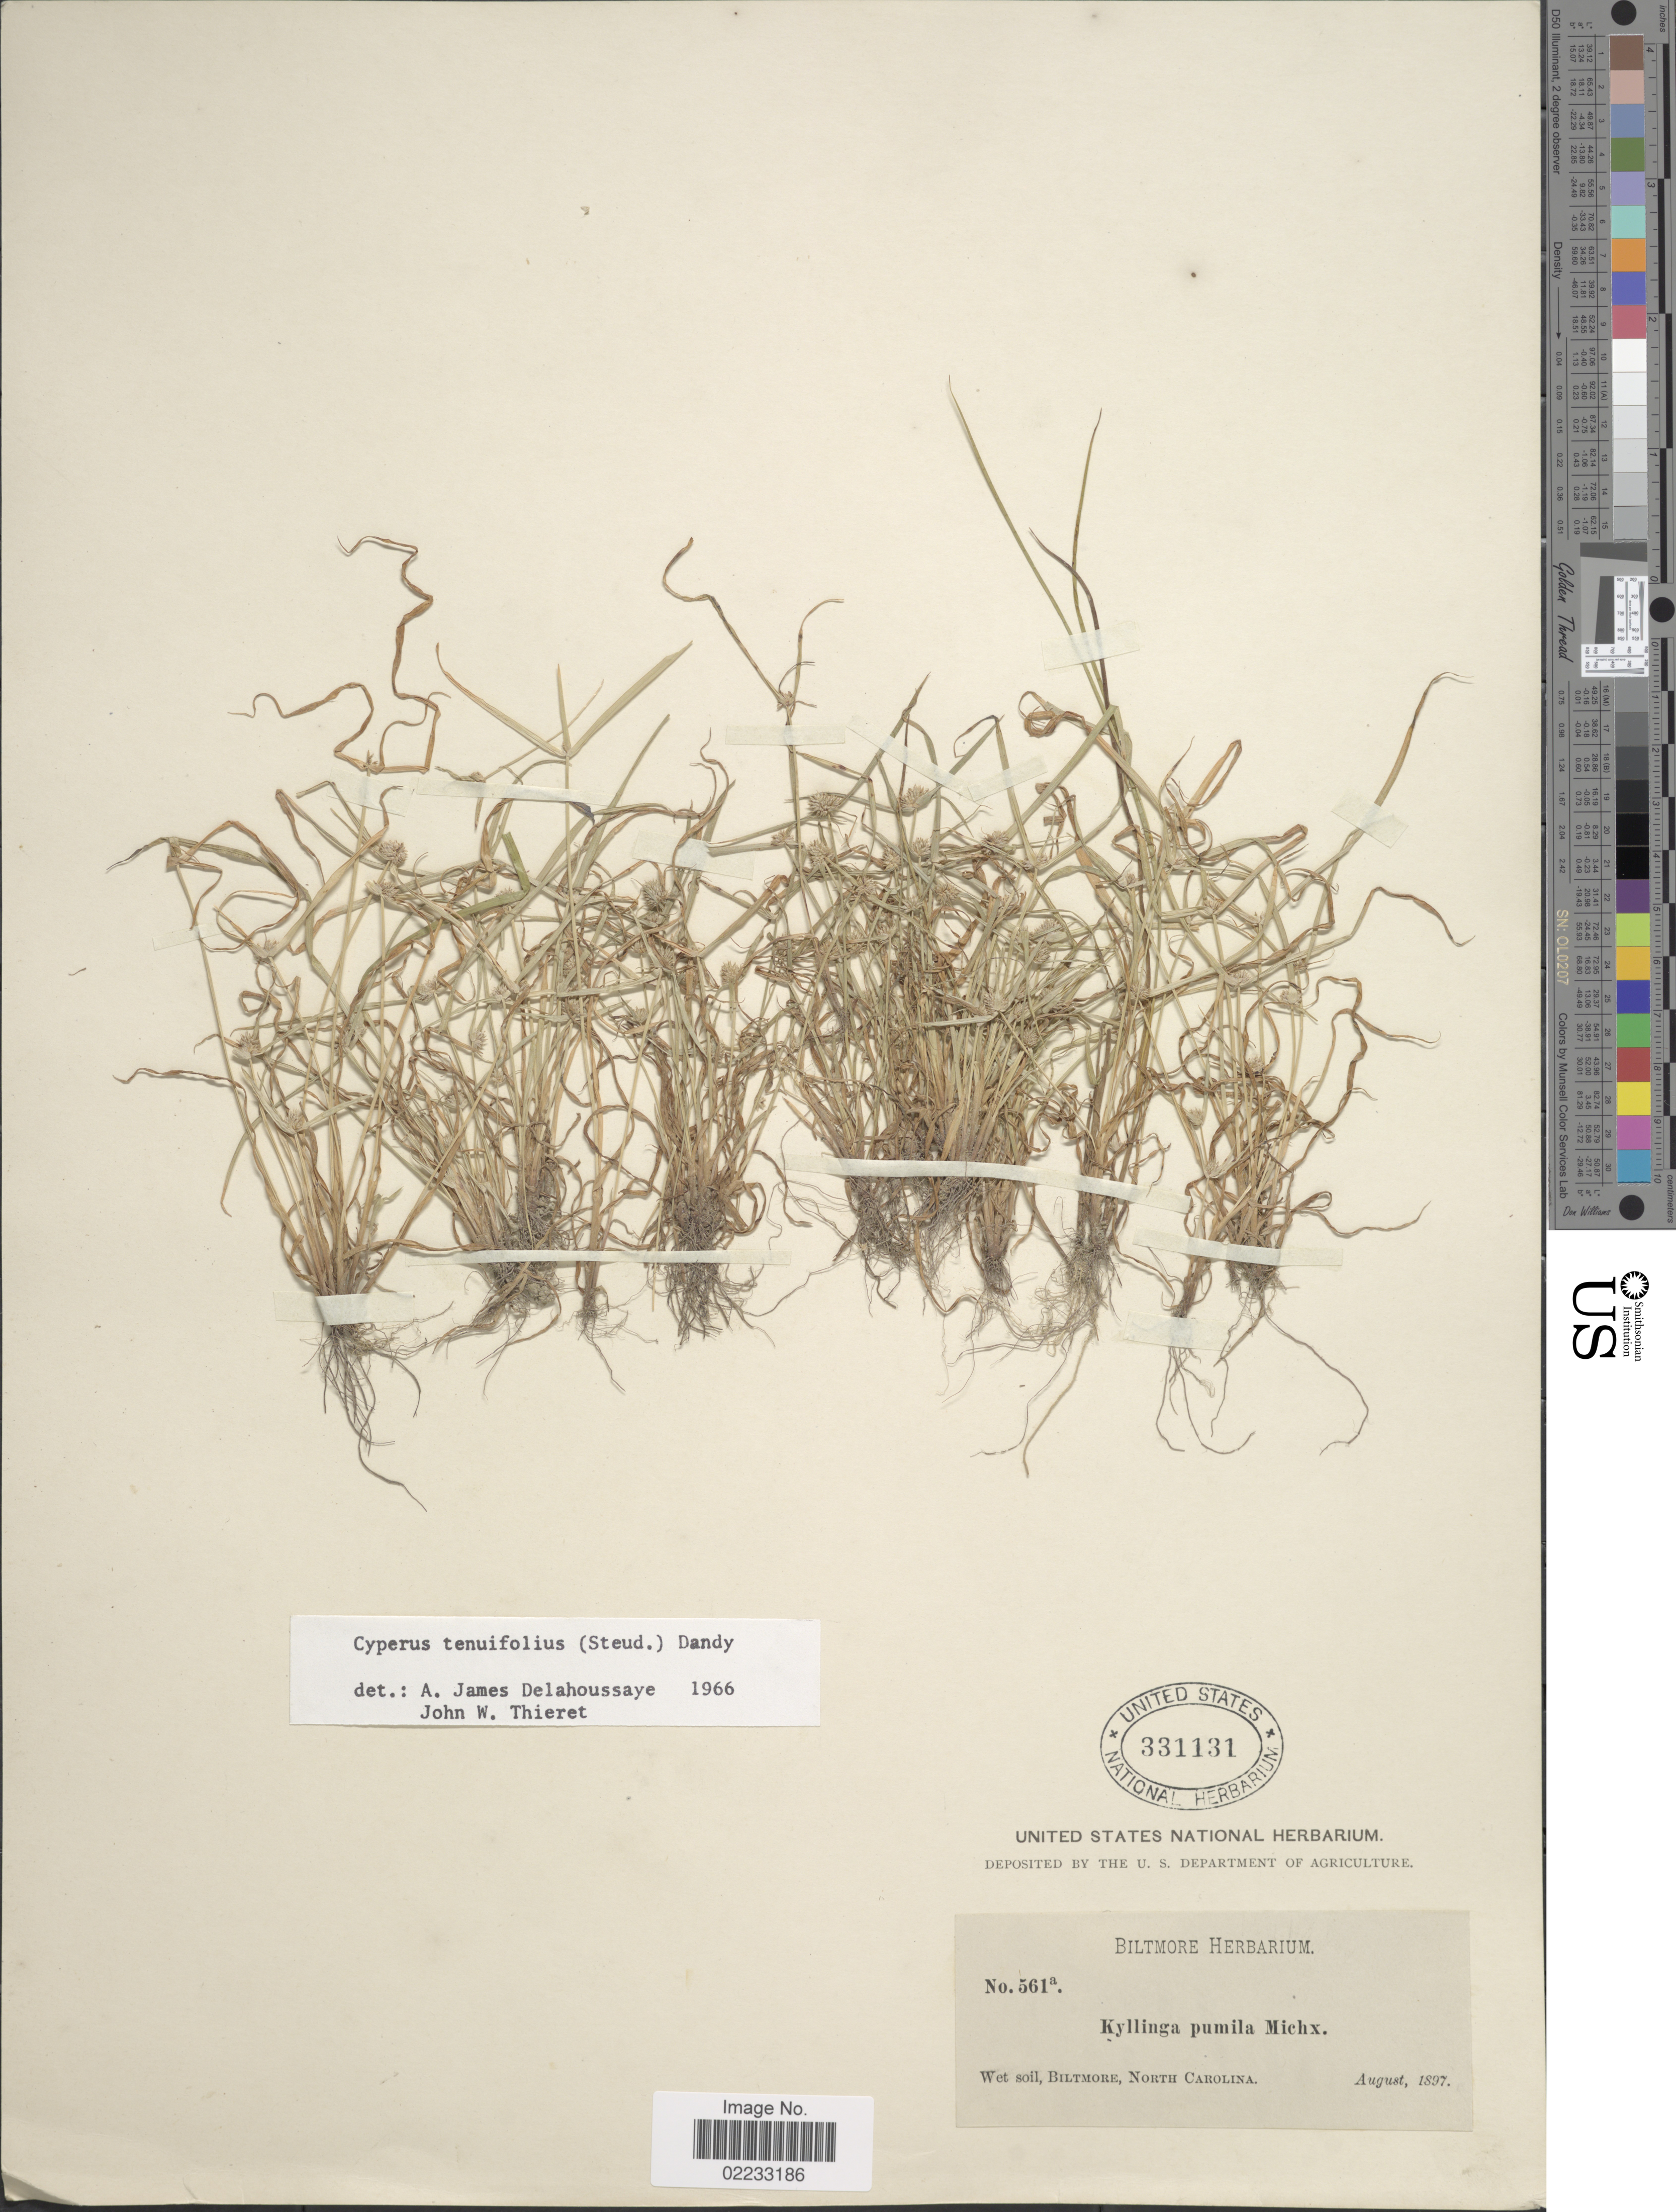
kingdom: Plantae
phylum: Tracheophyta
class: Liliopsida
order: Poales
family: Cyperaceae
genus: Cyperus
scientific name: Cyperus hortensis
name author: (Salzm. ex Steud.) Dorr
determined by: Strong, Mark T., (BOT), Smithsonian Institution - National Museum of Natural History (UNITED STATES)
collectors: ex herb. Biltmore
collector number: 561a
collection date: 1897-08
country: United States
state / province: North Carolina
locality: Wet soil, Biltmore.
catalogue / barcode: US 331131